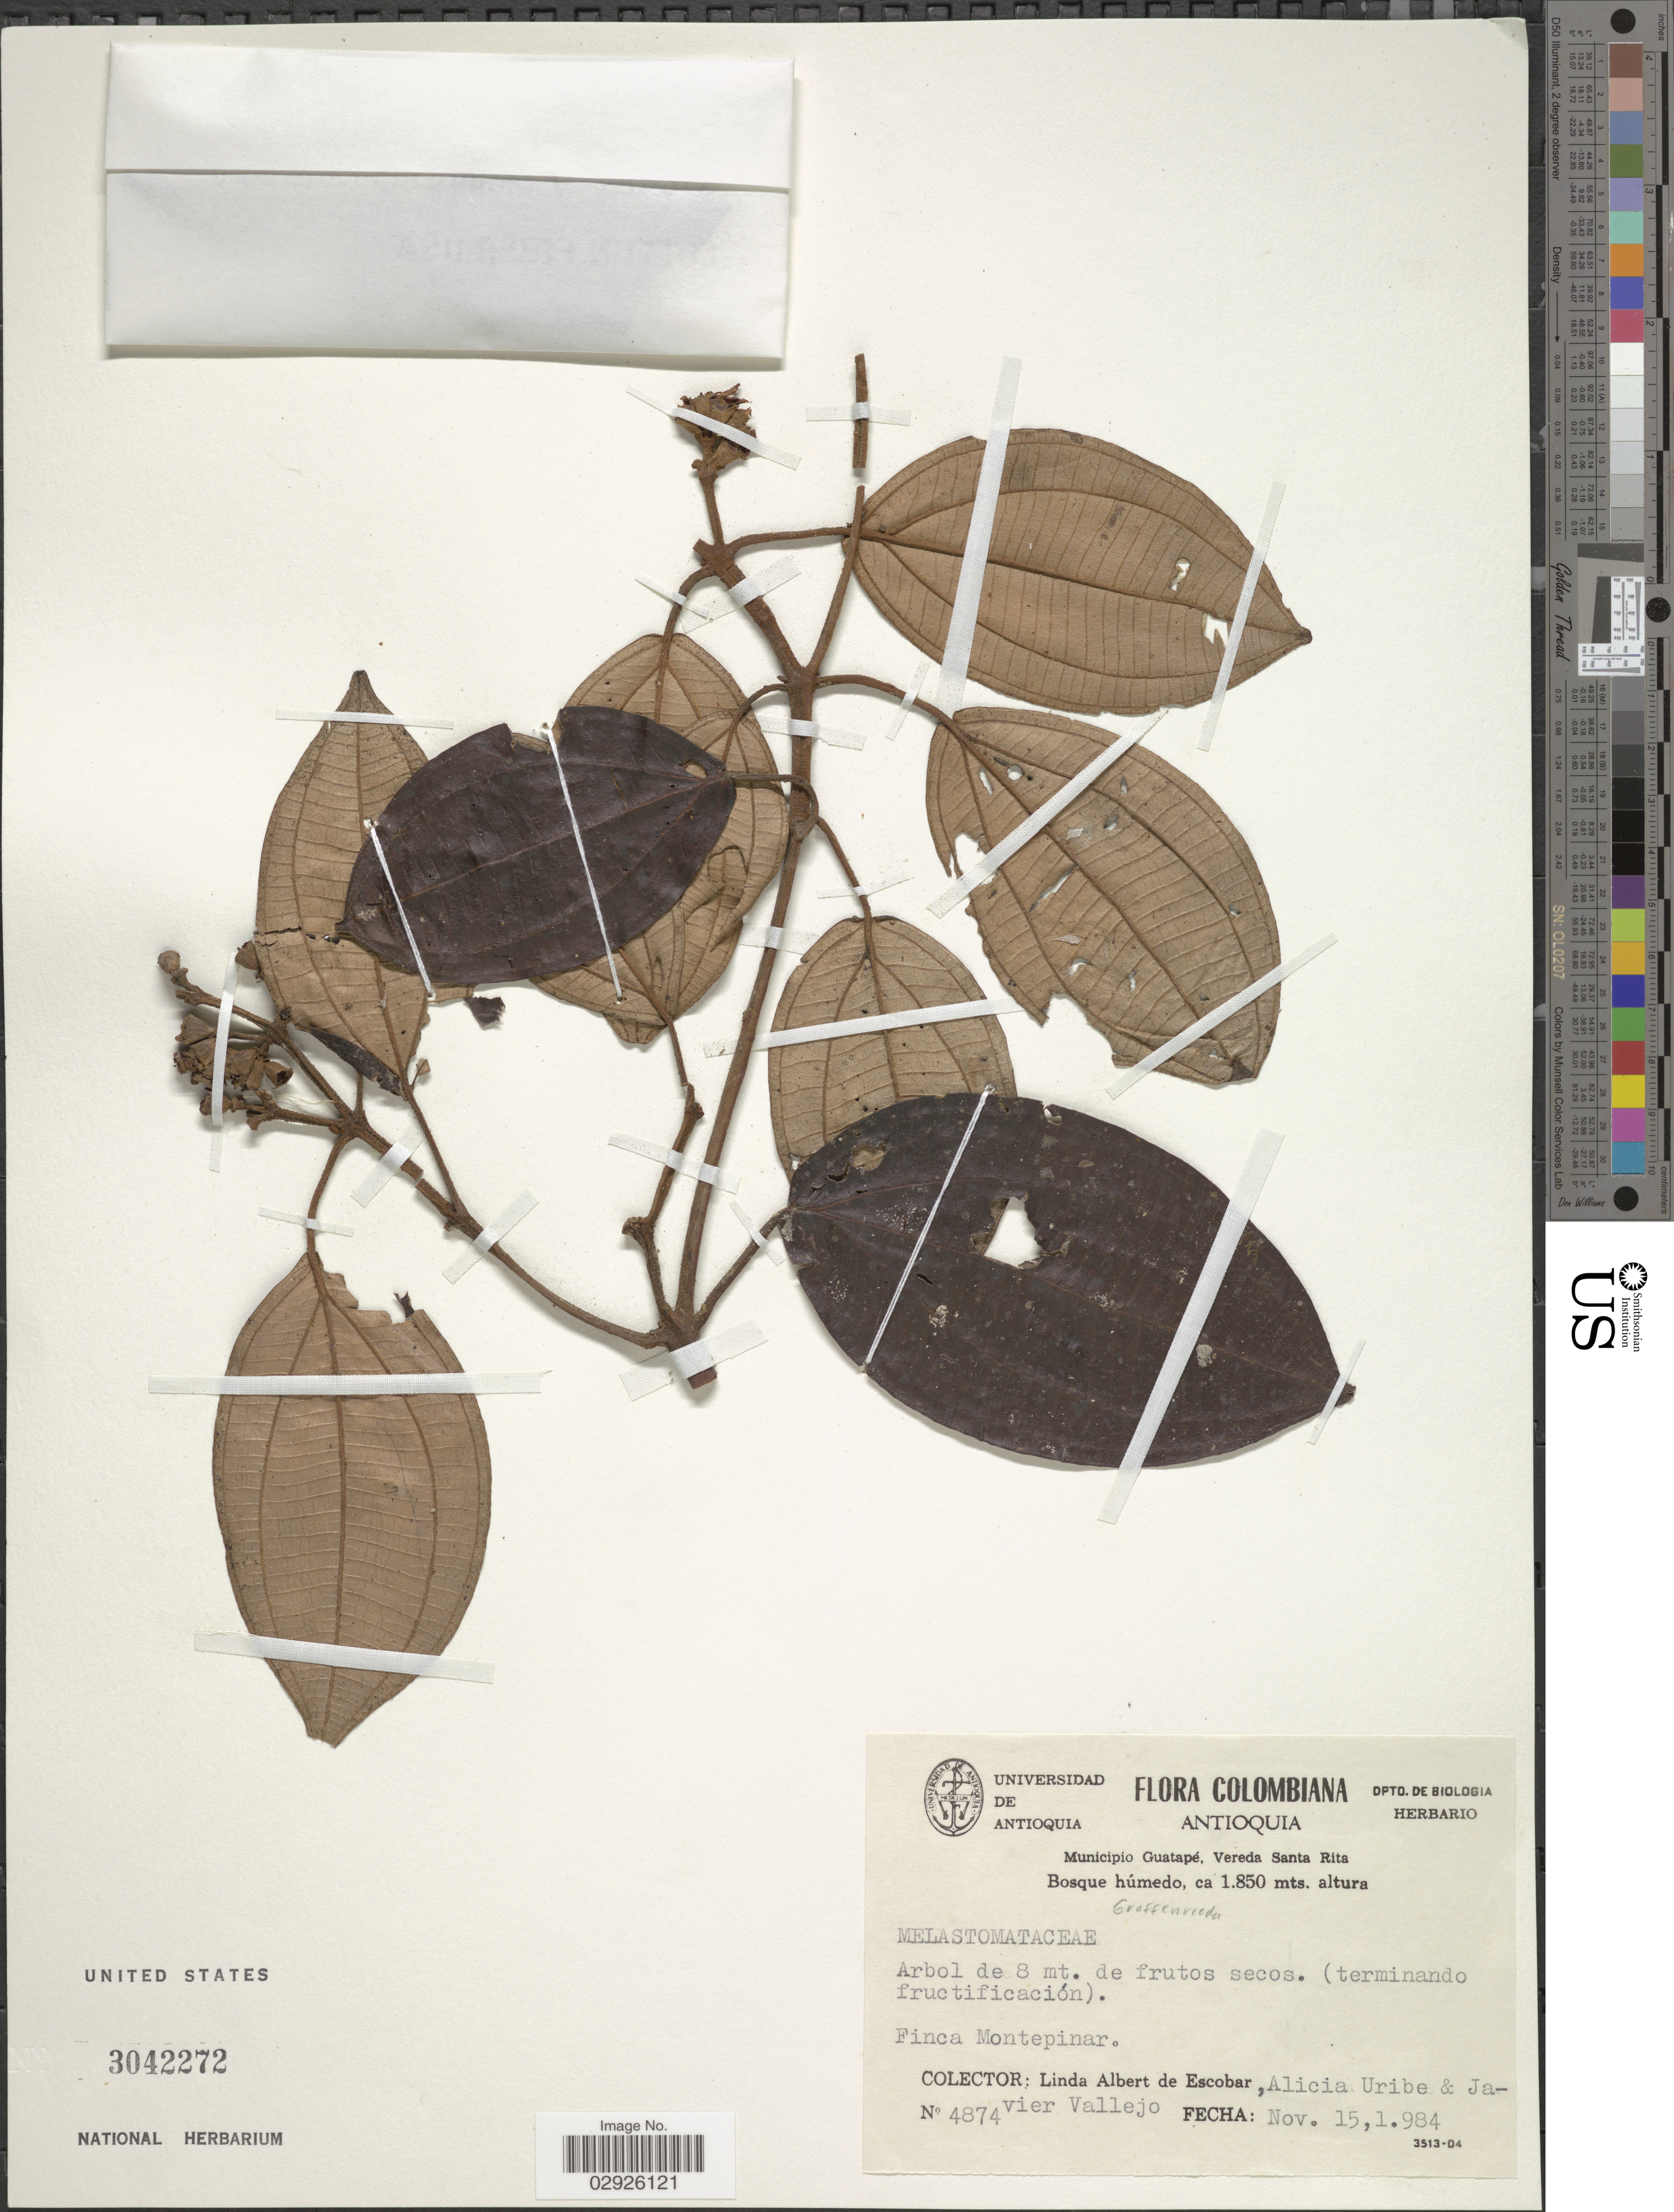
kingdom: Plantae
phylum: Tracheophyta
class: Magnoliopsida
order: Myrtales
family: Melastomataceae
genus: Graffenrieda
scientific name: Graffenrieda sp.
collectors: L. K. de Escobar, A. Uribe & J. Vallejo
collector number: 4874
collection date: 1984-11-15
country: Colombia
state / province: Antioquia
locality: Municipio Guatapé, Vereda Santa Rita. Finca Montepinar.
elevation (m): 1850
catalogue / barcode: US 3042272